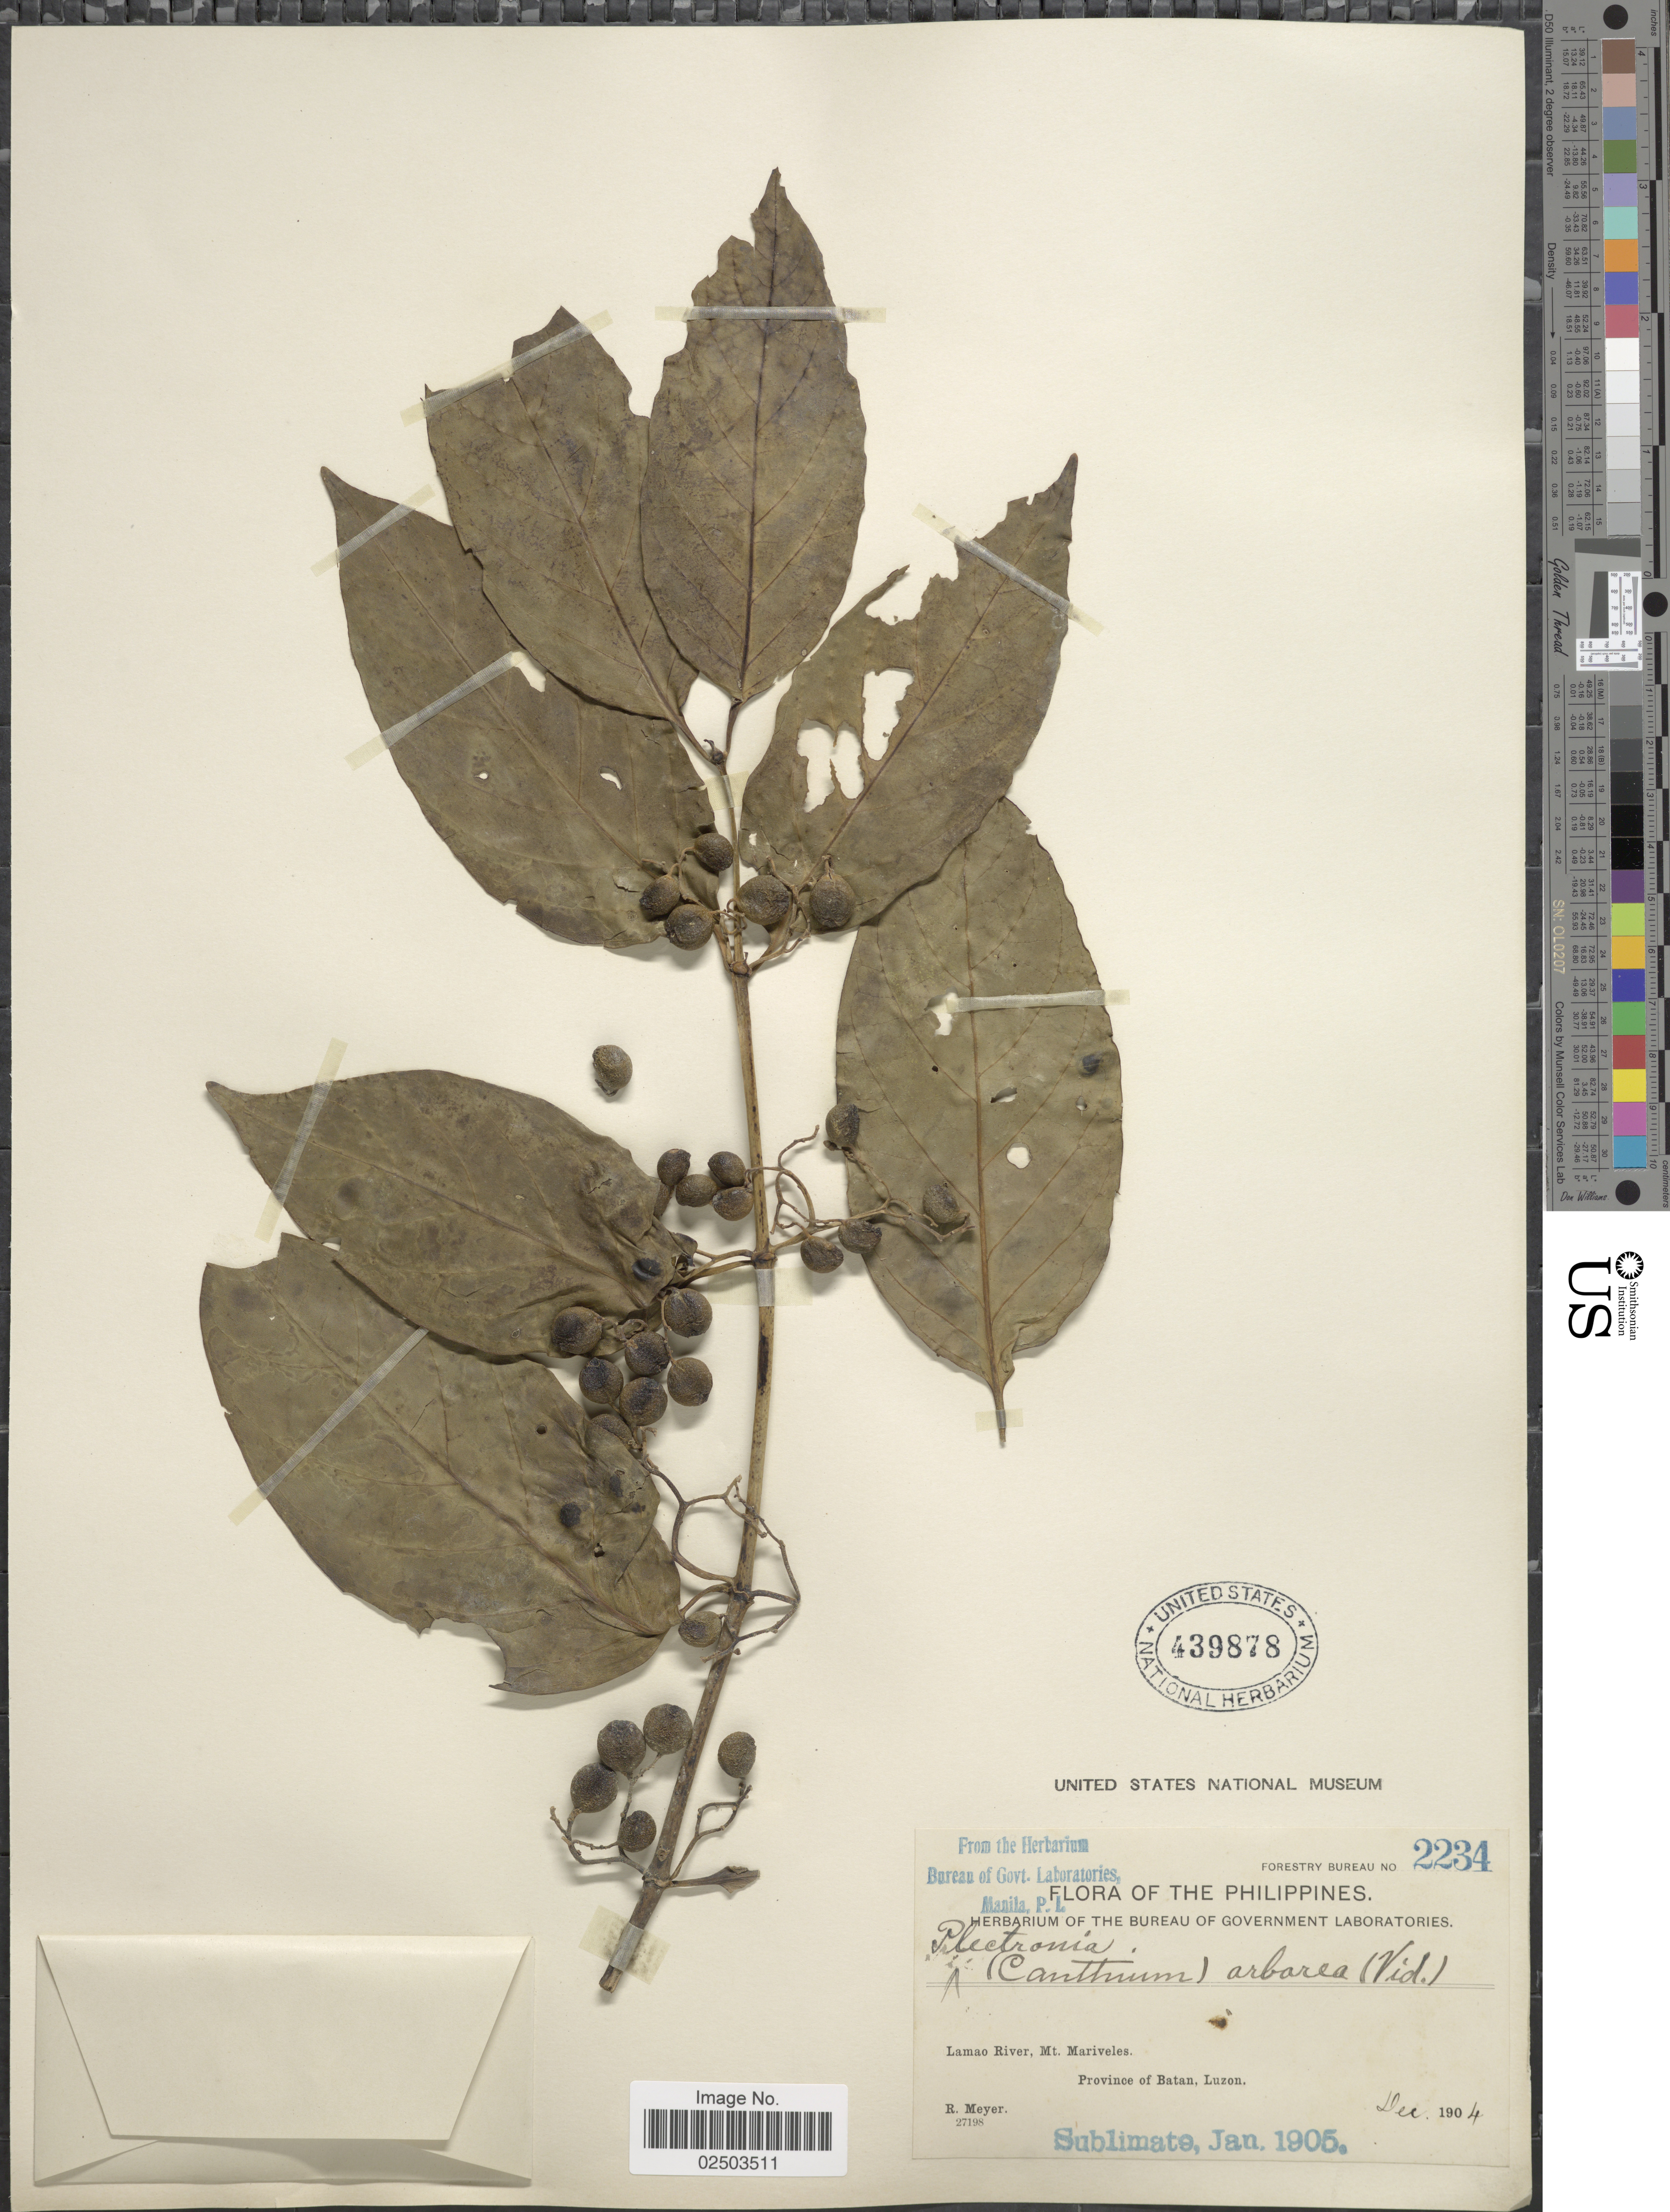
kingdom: Plantae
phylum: Tracheophyta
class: Magnoliopsida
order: Gentianales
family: Rubiaceae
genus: Canthium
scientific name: Canthium monstrosum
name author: (A. Rich.) Merr.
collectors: R. Meyer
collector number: Forestry Bureau 2234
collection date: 1904-12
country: Philippines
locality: Lamao River, Mt. Mariveles, Province of Batan, Luzon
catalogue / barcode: US 439878